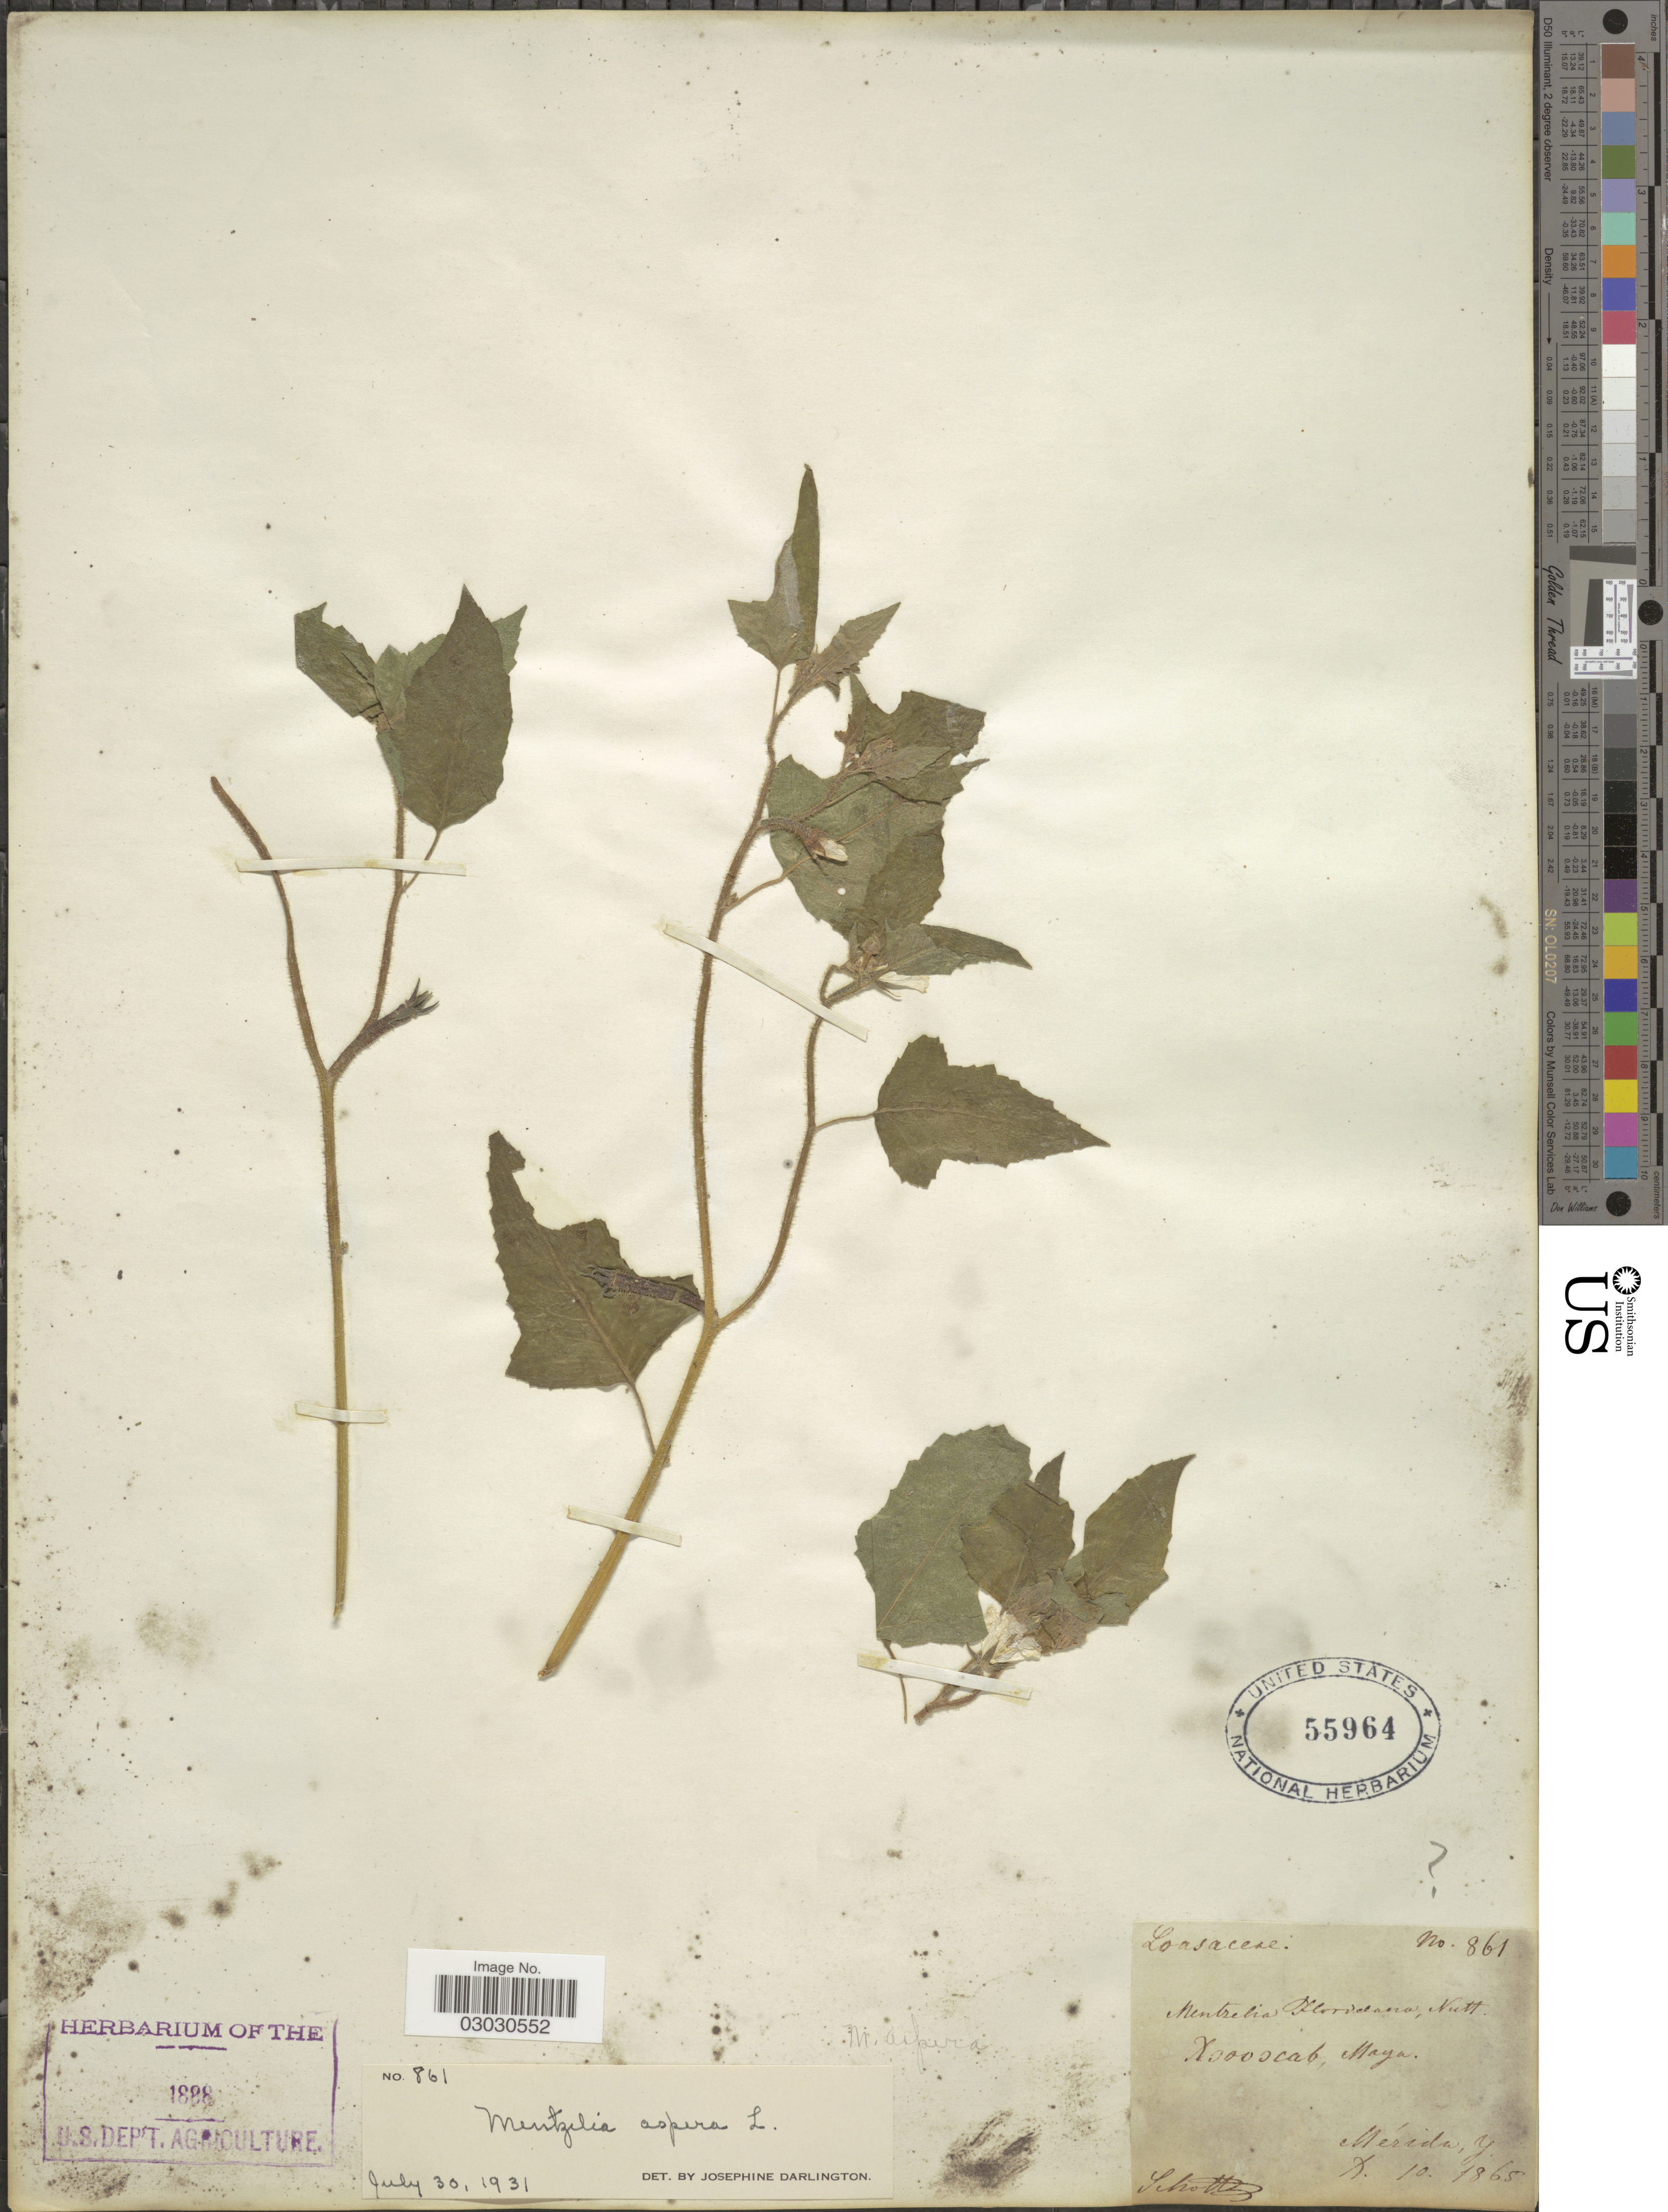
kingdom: Plantae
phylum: Tracheophyta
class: Magnoliopsida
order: Cornales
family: Loasaceae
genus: Mentzelia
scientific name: Mentzelia aspera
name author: L.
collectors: -. Schottz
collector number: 861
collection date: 1865-10-06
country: Venezuela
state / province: Mérida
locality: Xoovscab [interpreted], Maya. Mérida, Y.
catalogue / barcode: US 55964